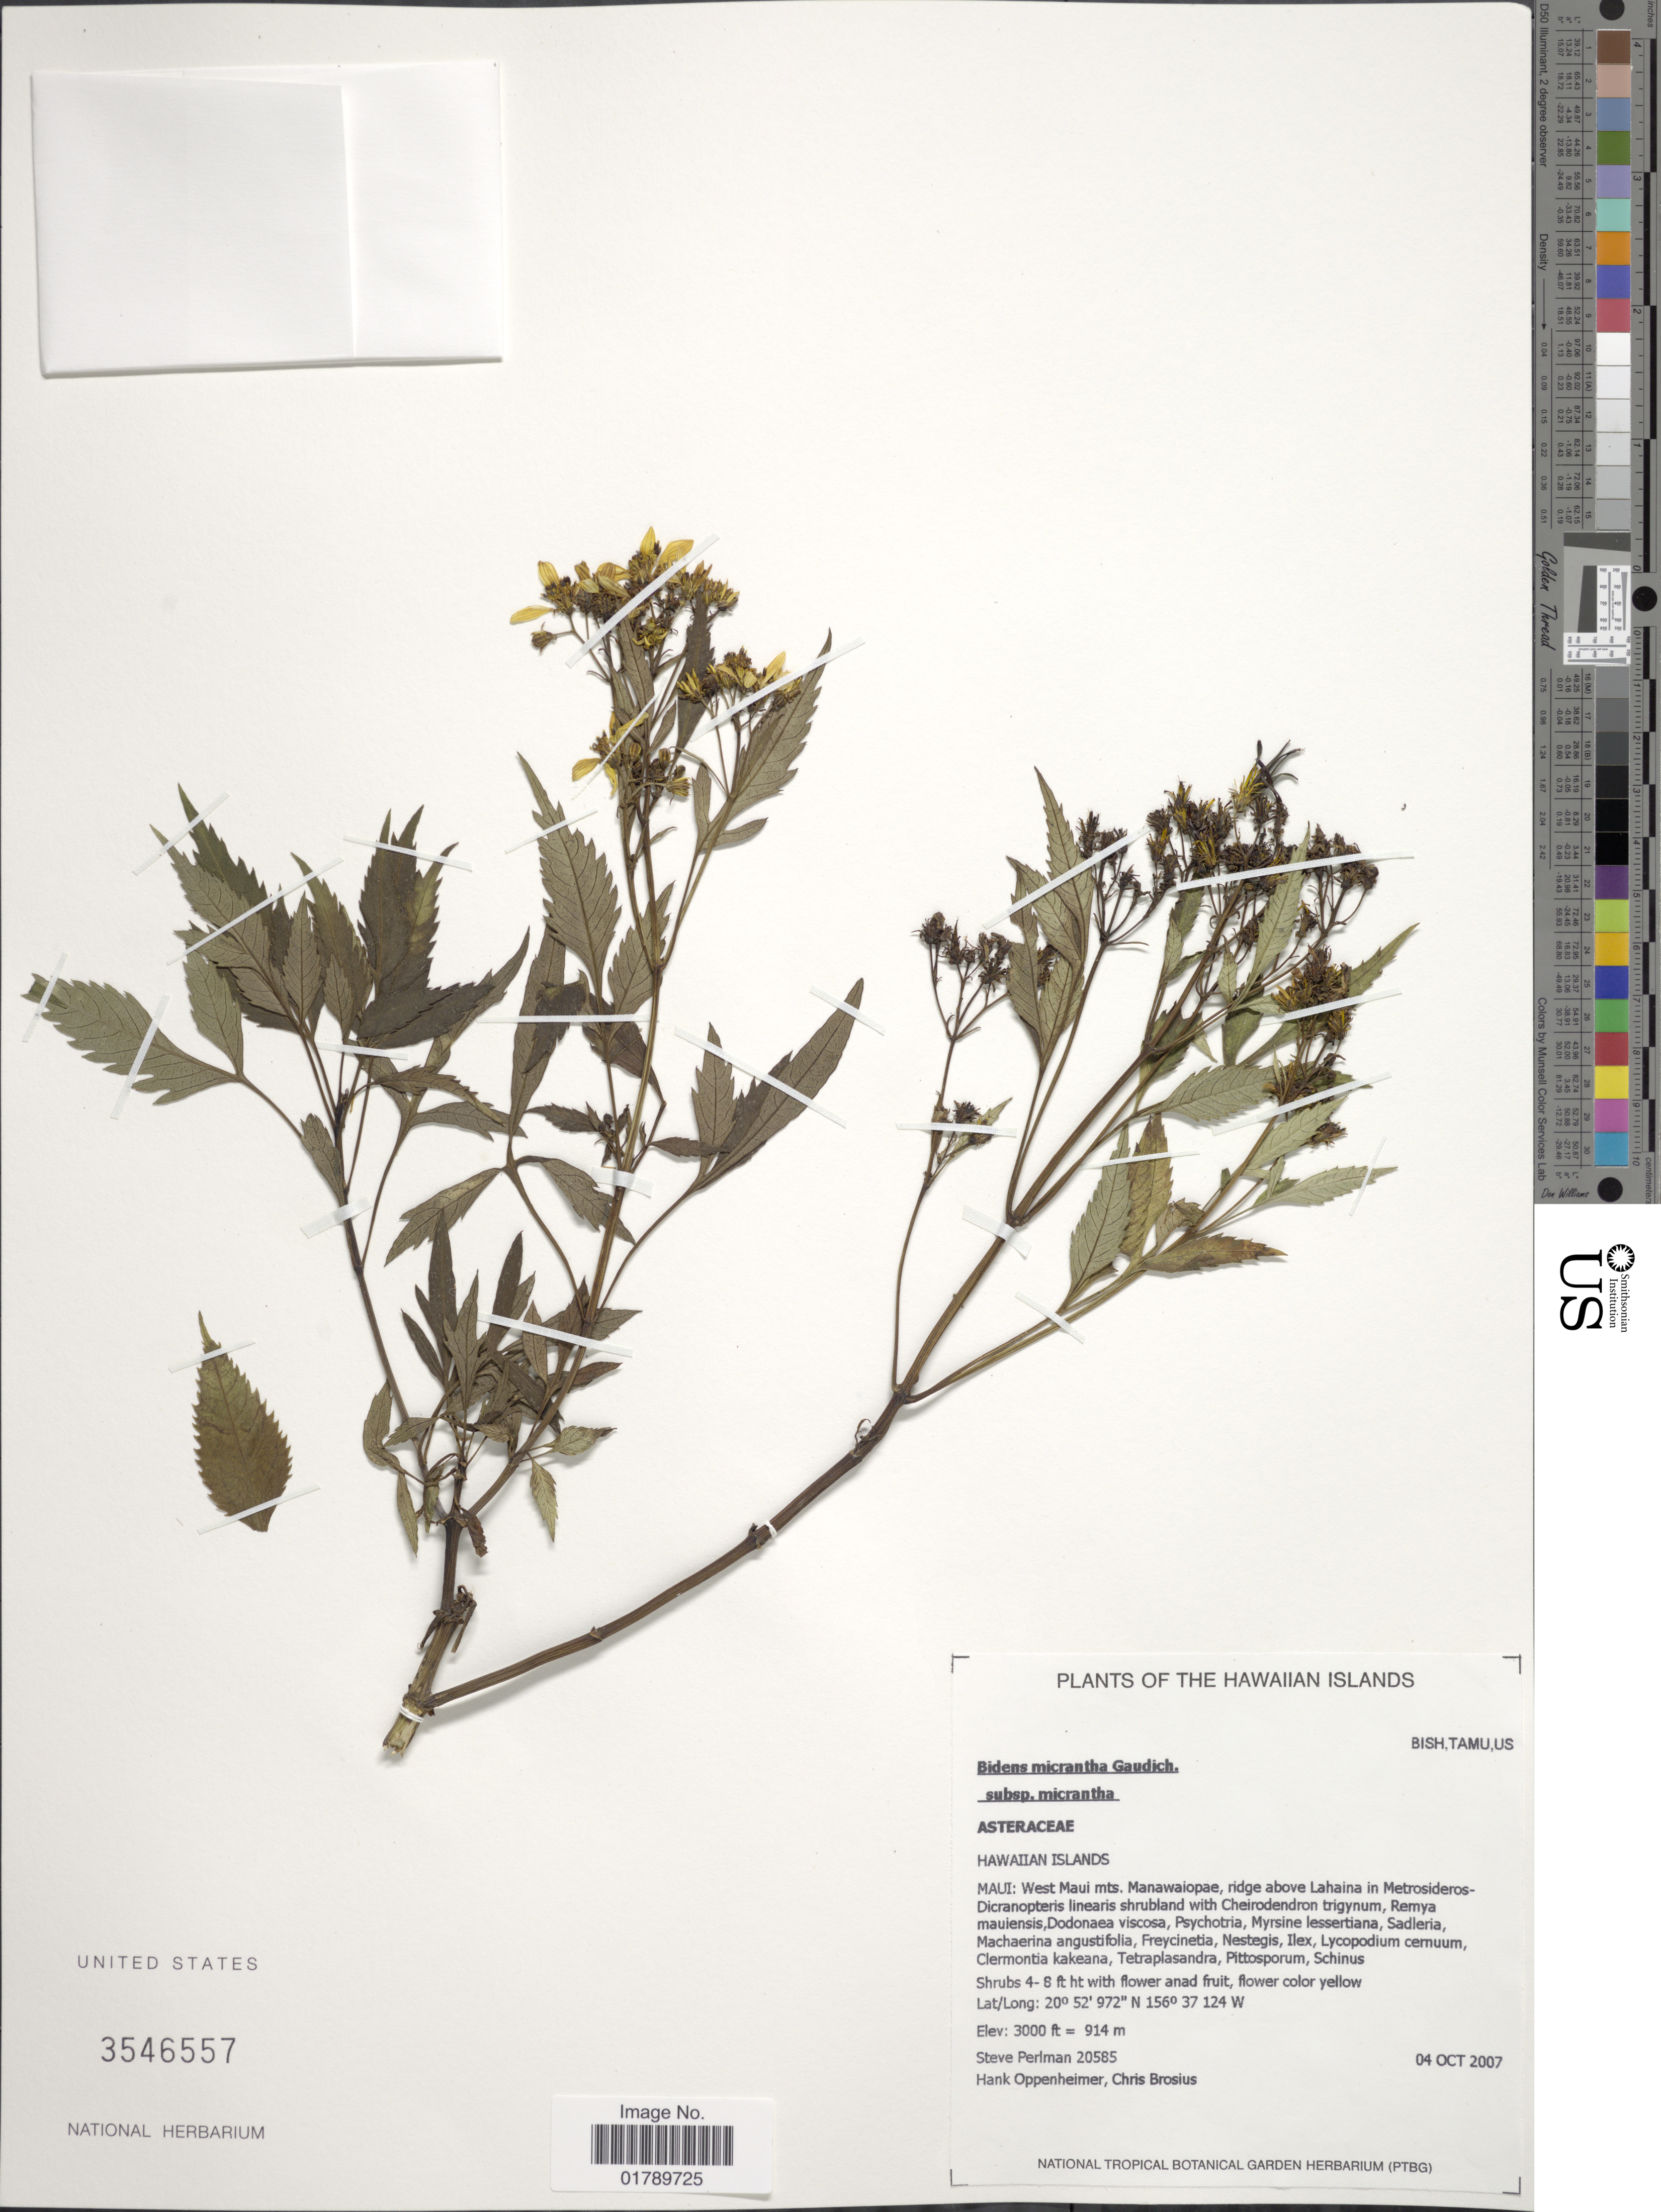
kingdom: Plantae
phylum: Tracheophyta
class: Magnoliopsida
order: Asterales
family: Asteraceae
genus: Bidens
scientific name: Bidens micrantha subsp. kalealaha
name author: Nagata & Ganders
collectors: S. Perlman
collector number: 20585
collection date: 2007-10-04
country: United States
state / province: Hawaii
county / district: Maui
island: Maui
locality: West Maui mts. Manawaiopae, ridge above Lahaina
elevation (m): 914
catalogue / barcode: US 3546557